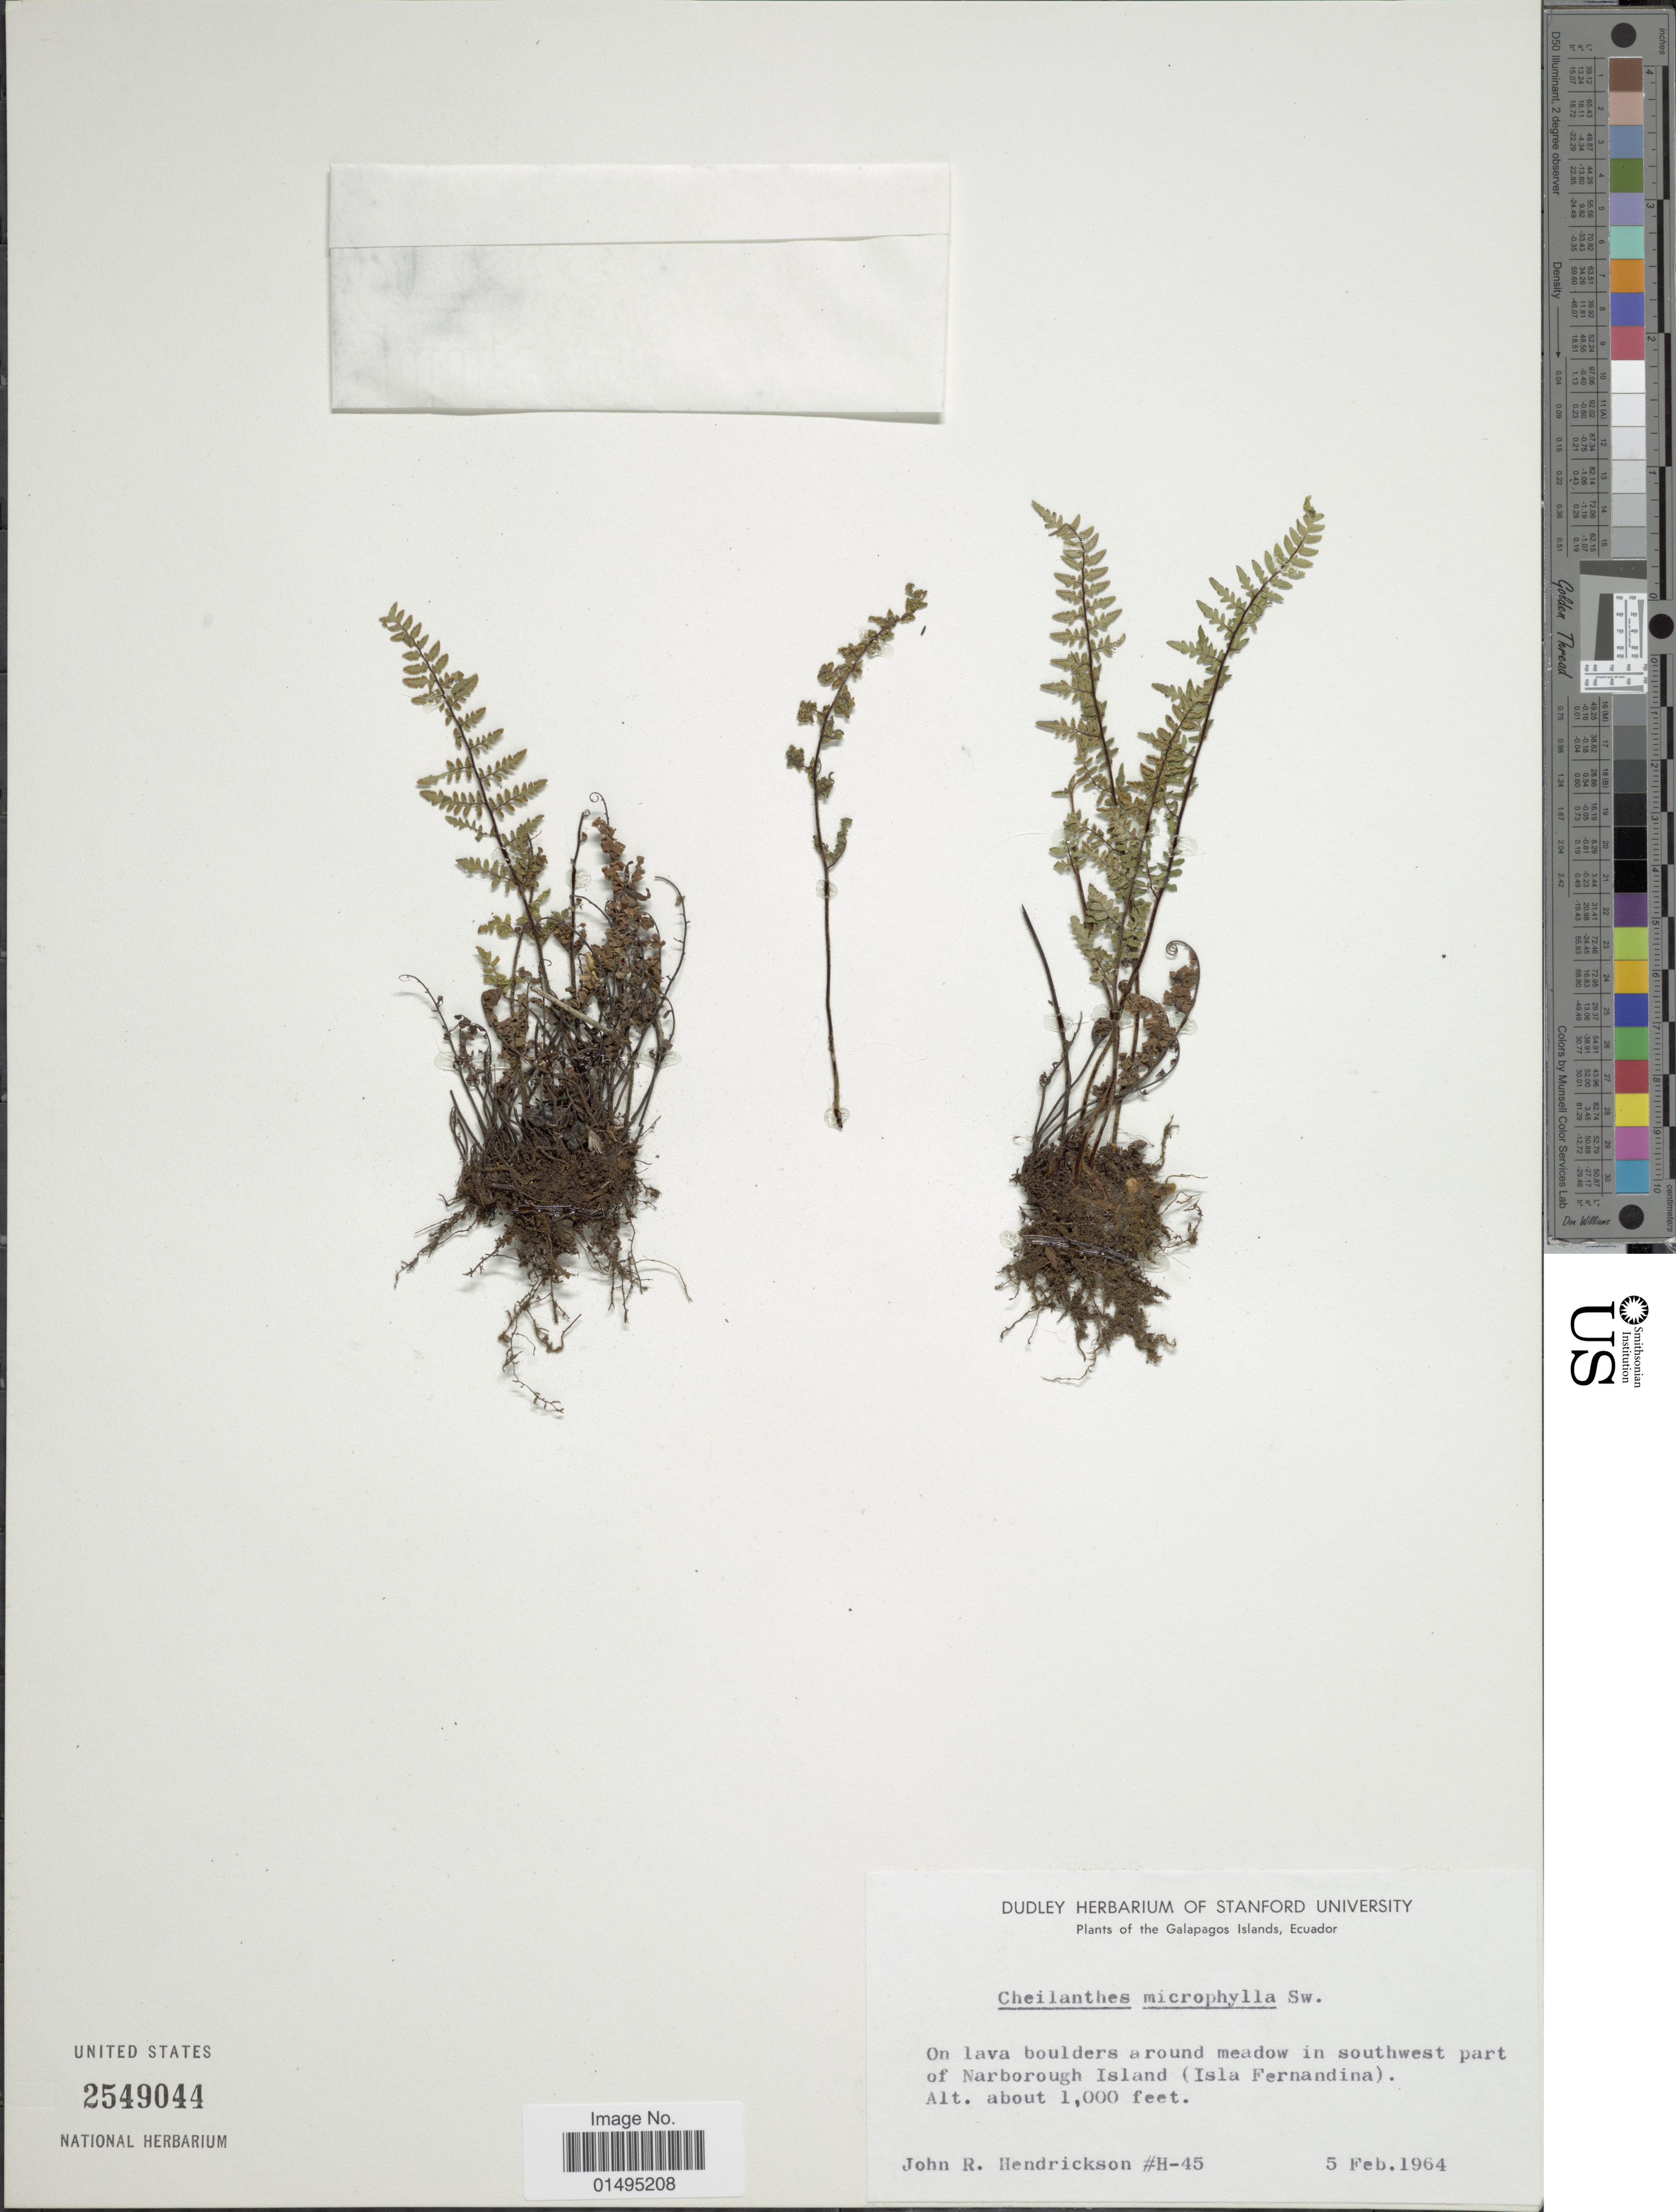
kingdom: Plantae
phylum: Tracheophyta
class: Polypodiopsida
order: Polypodiales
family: Pteridaceae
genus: Myriopteris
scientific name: Myriopteris microphylla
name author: (Sw.) Grusz & Windham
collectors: J. Hendrickson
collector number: H-45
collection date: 1964-02-05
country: Ecuador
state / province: Colón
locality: The Galapagos Islands, Ecuador, on lava boulders around meadow in southwest of Narborough Island (Isla Fernandina)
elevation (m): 305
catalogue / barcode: US 2549044